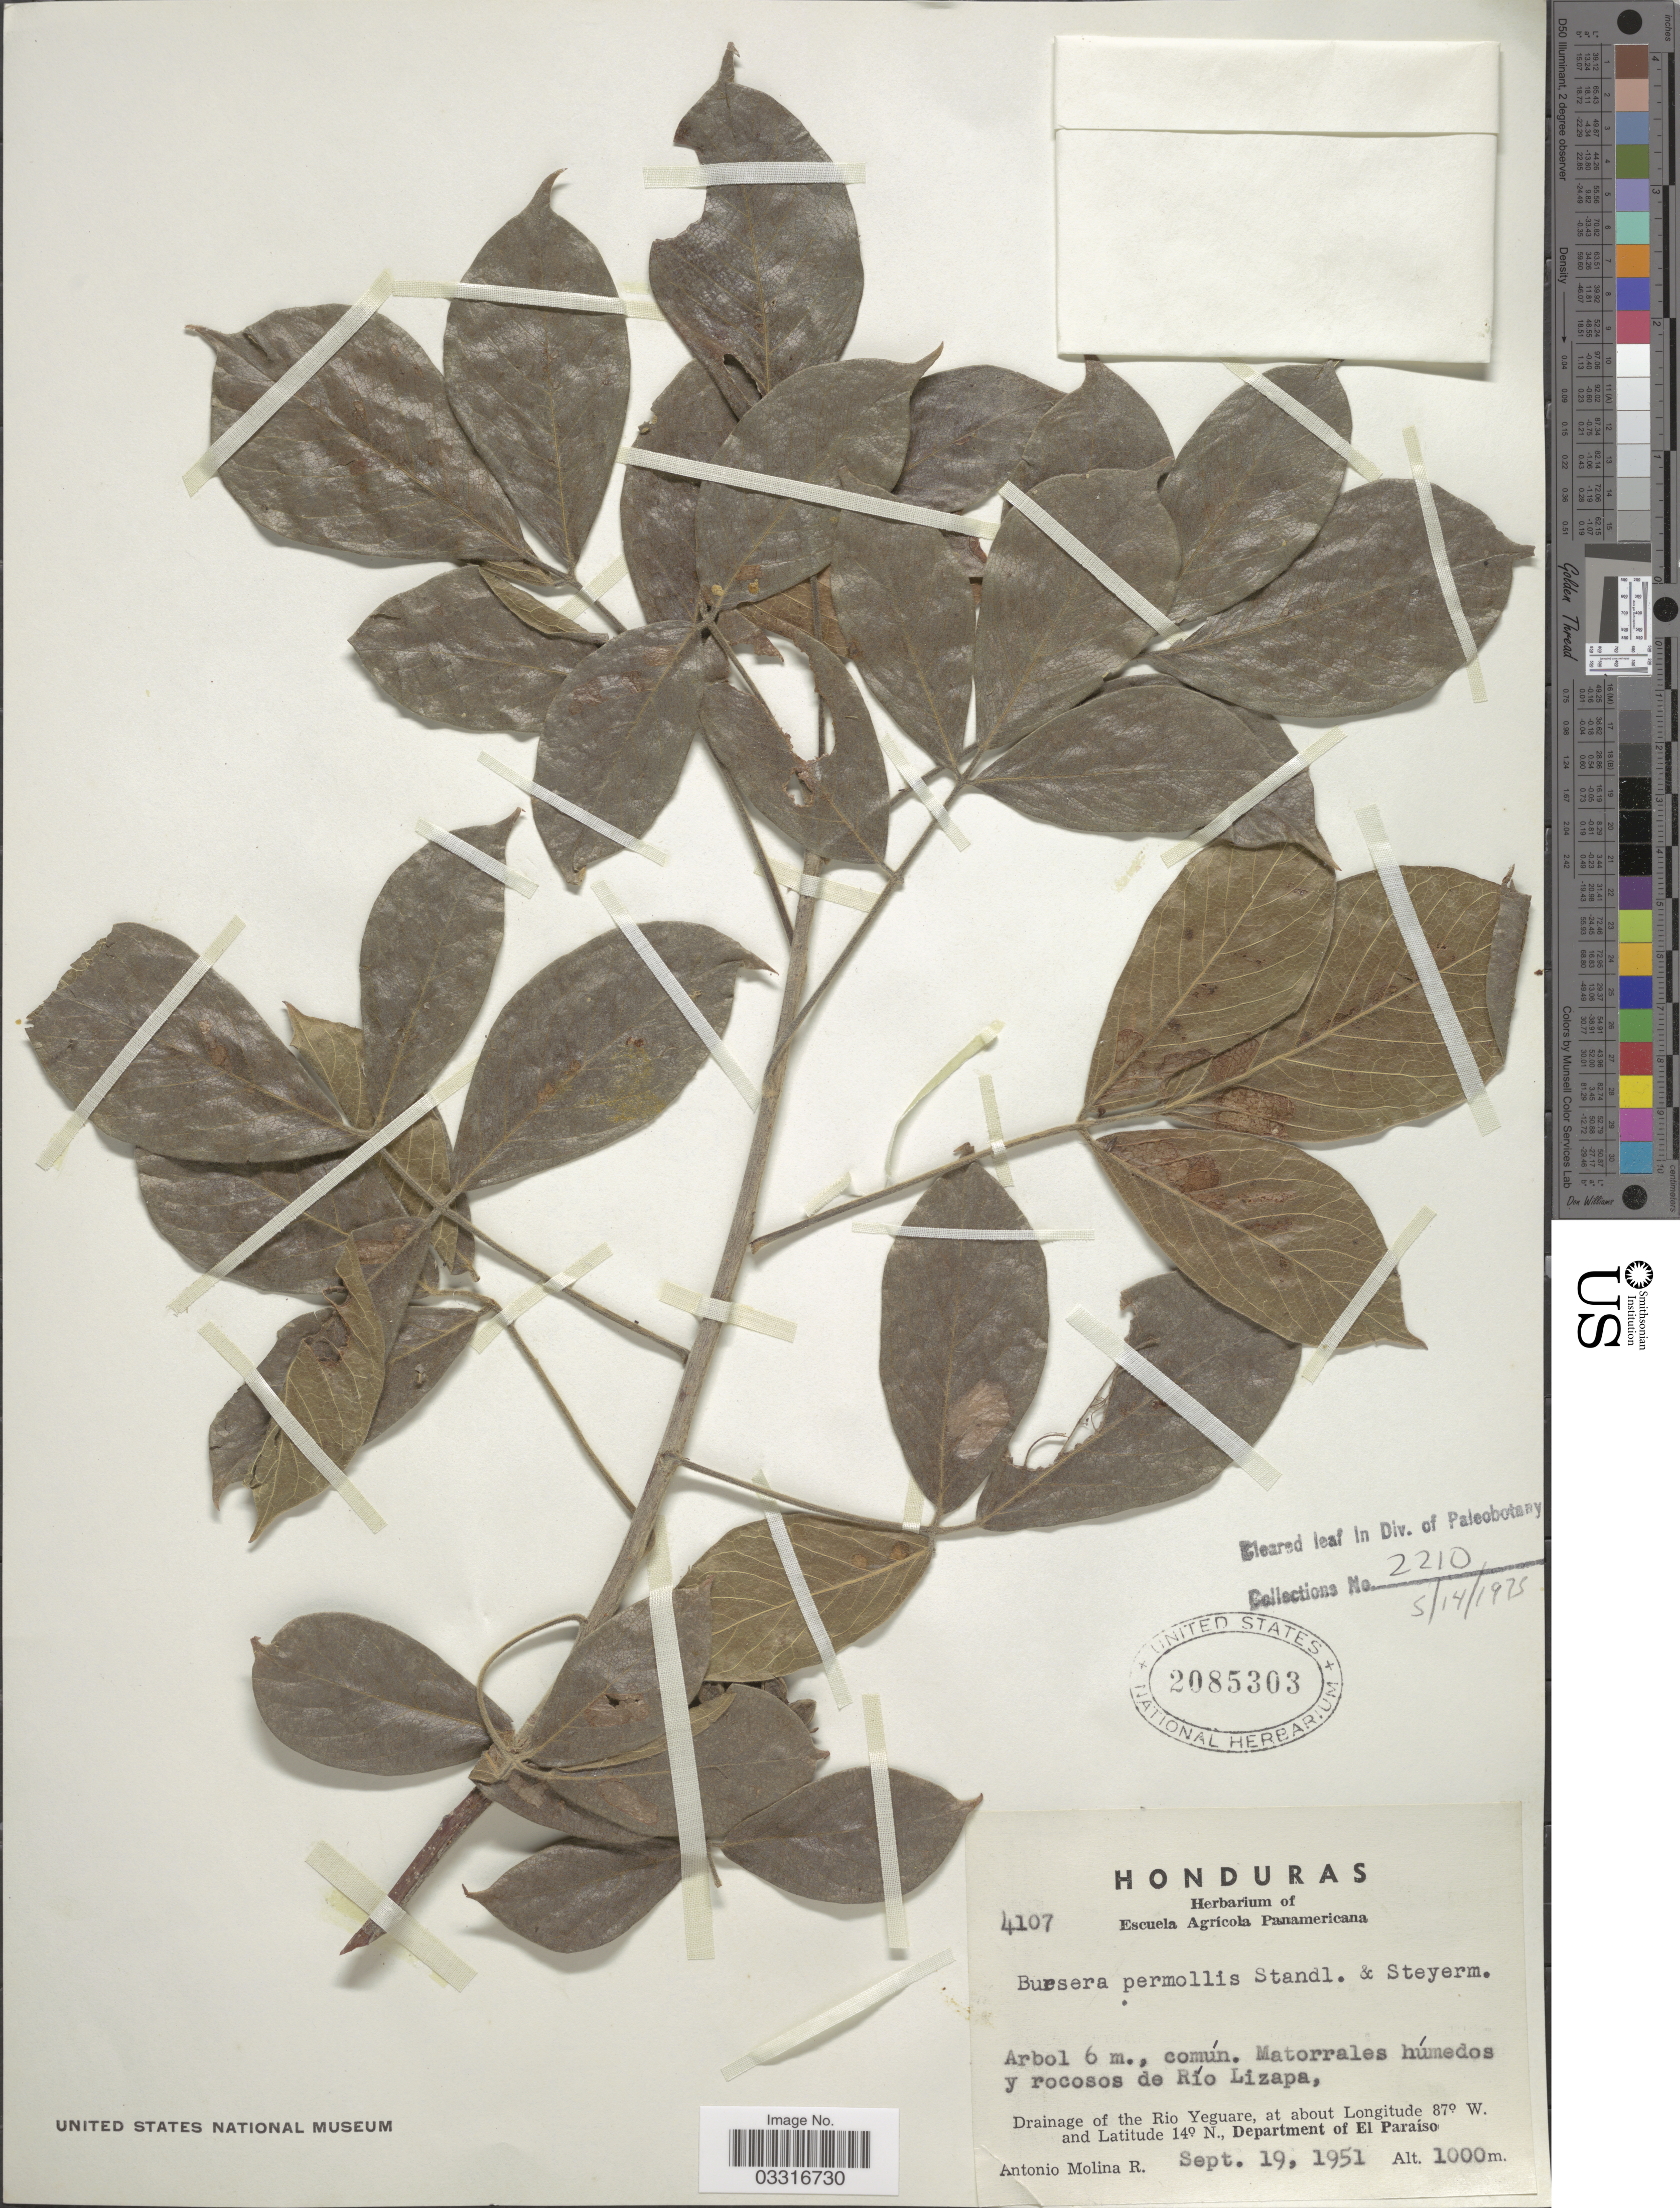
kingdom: Plantae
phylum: Tracheophyta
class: Magnoliopsida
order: Sapindales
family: Burseraceae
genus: Bursera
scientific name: Bursera permollis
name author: Standl. & Steyerm.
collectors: A. Molina R.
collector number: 4107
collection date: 1951-09-19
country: Honduras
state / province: El Paraíso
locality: Matorrales húmedos y rocosos de Río Lizapa, Drainage of the Rio Yeguare, Department of El Paraíso.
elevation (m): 1000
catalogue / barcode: US 2085303